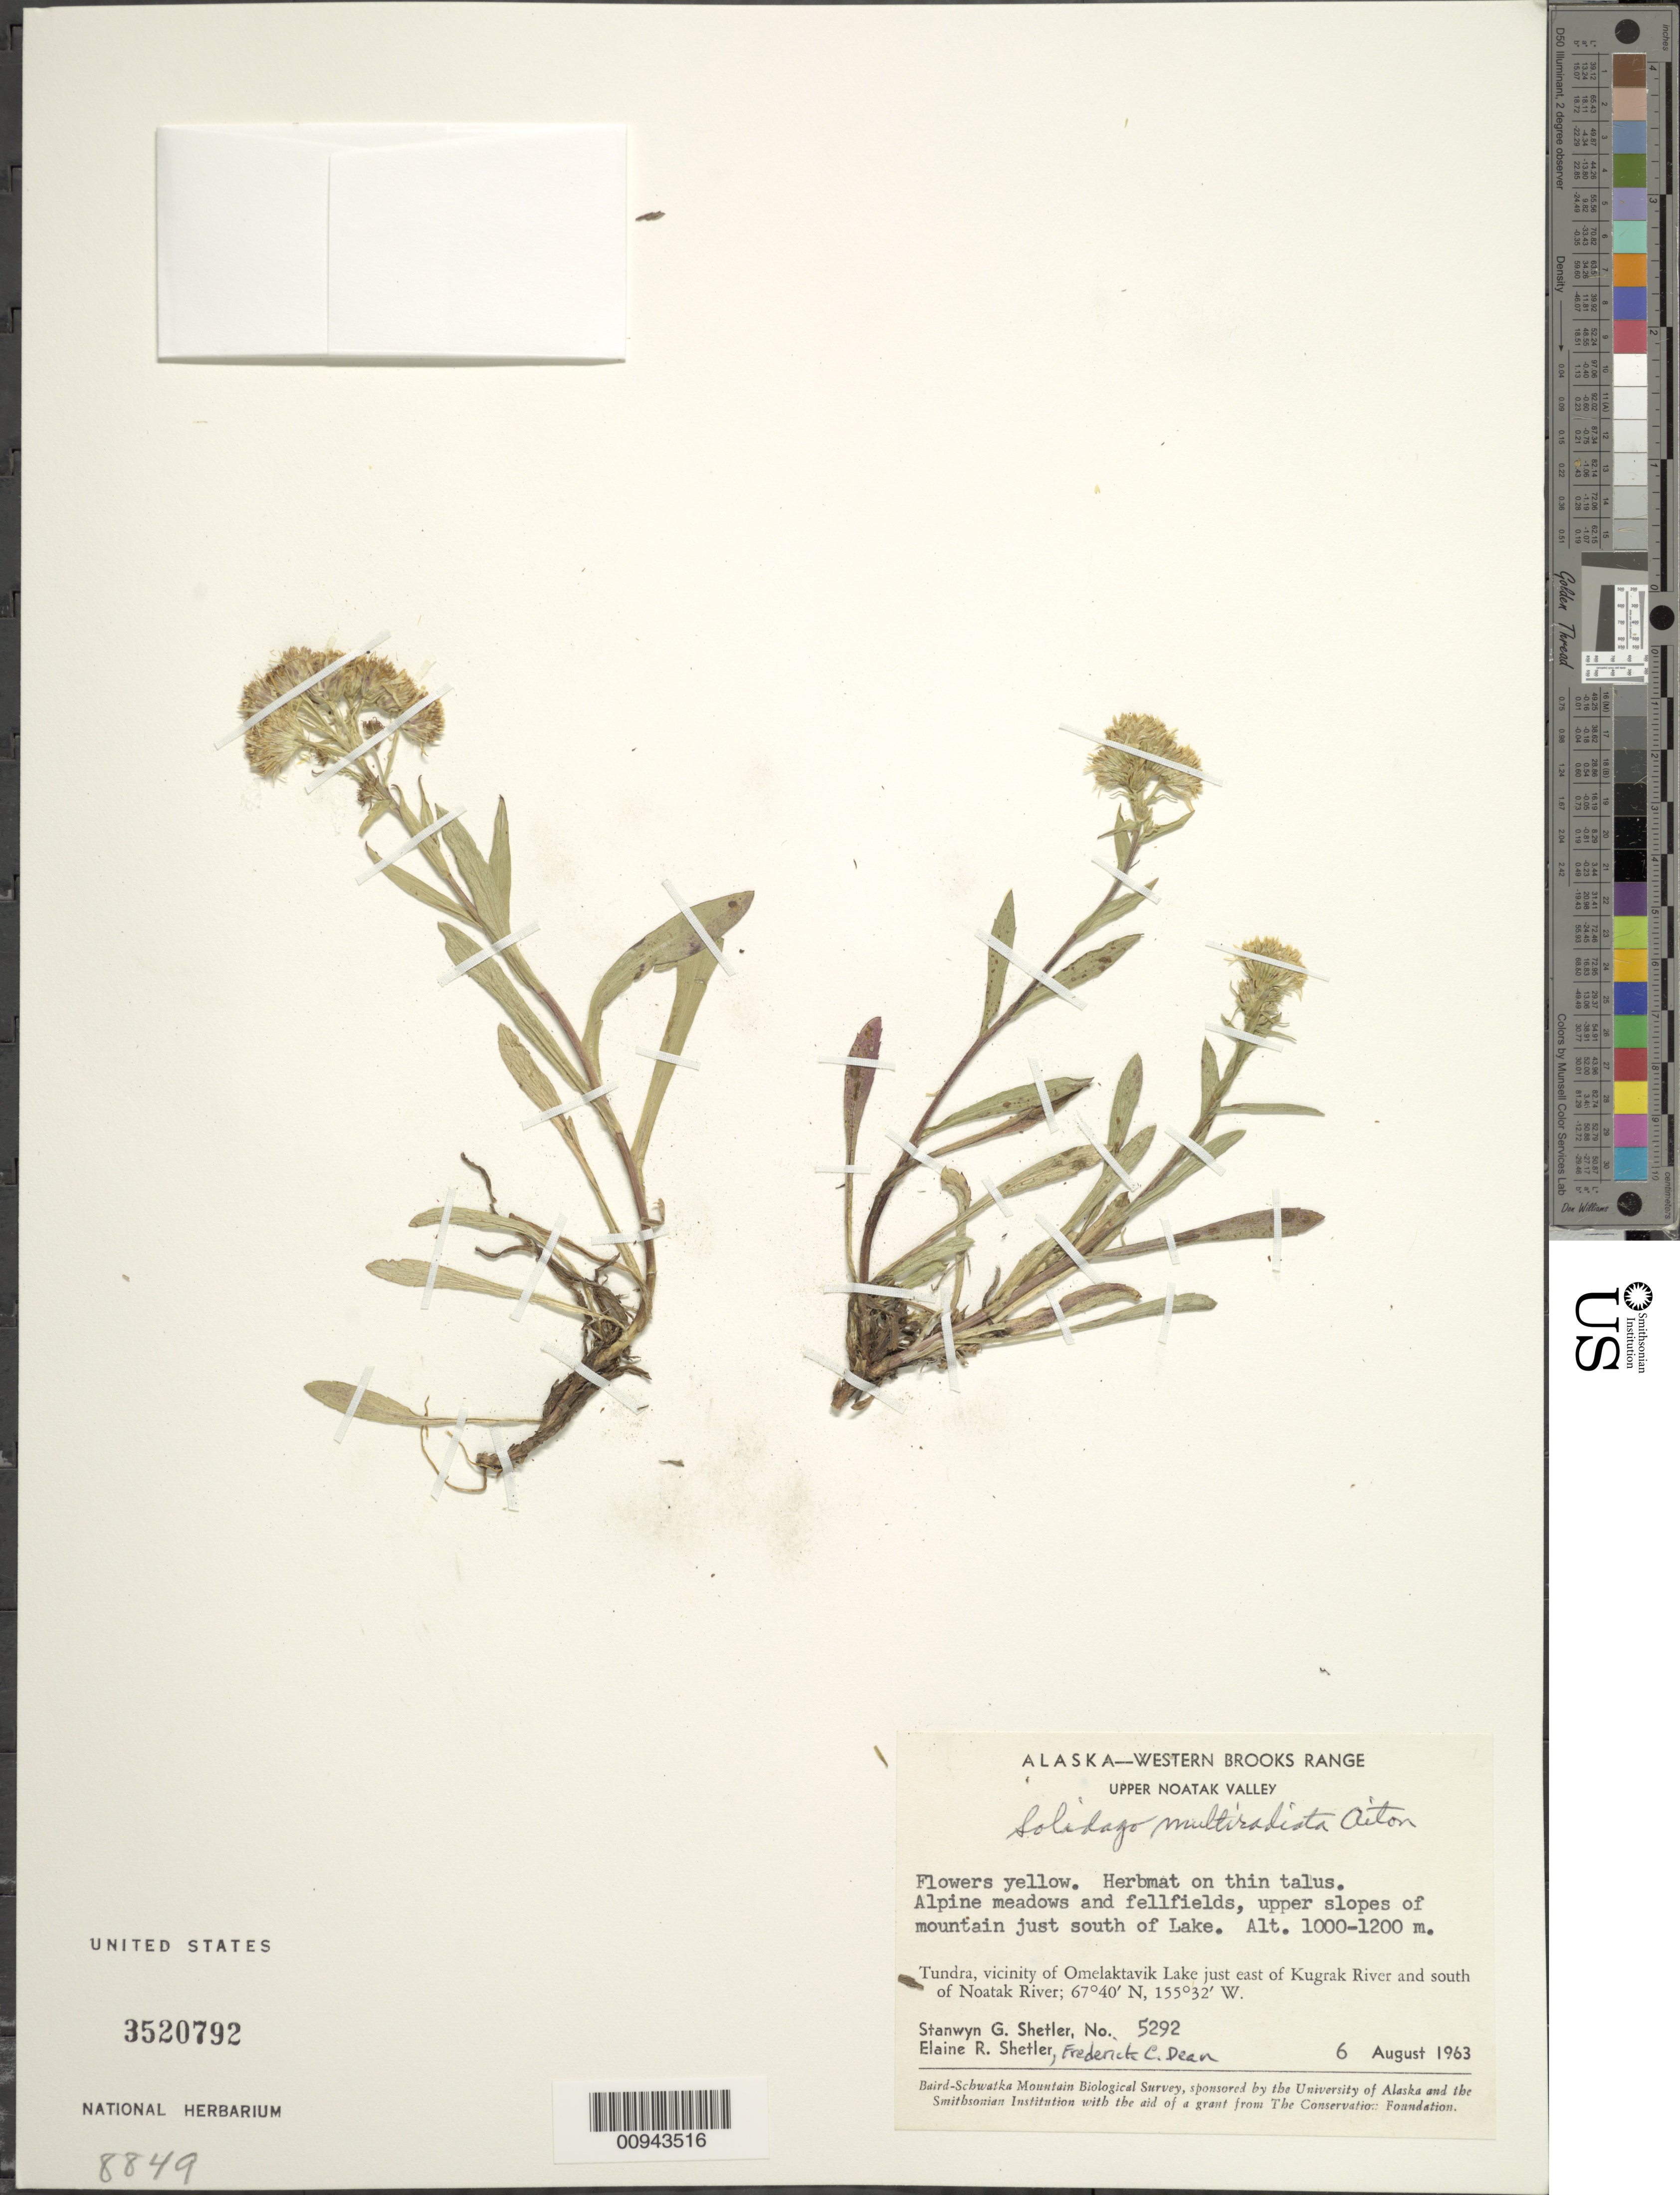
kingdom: Plantae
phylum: Tracheophyta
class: Magnoliopsida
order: Asterales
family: Asteraceae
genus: Solidago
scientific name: Solidago multiradiata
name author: Aiton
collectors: S. Shetler, E. R. Shetler & F. C. Dean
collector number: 5292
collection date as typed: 06 Aug 1963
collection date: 1963-08-06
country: United States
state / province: Alaska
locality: Vicinity of Omelaktavik Lake just east of Kugrak River and south of Noatak River. Western Brooks Range, Upper Noatak Valley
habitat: Tundra. Alpine meadows and fellfields, upper slopes of mountain just south of lake.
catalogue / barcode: US 3520792